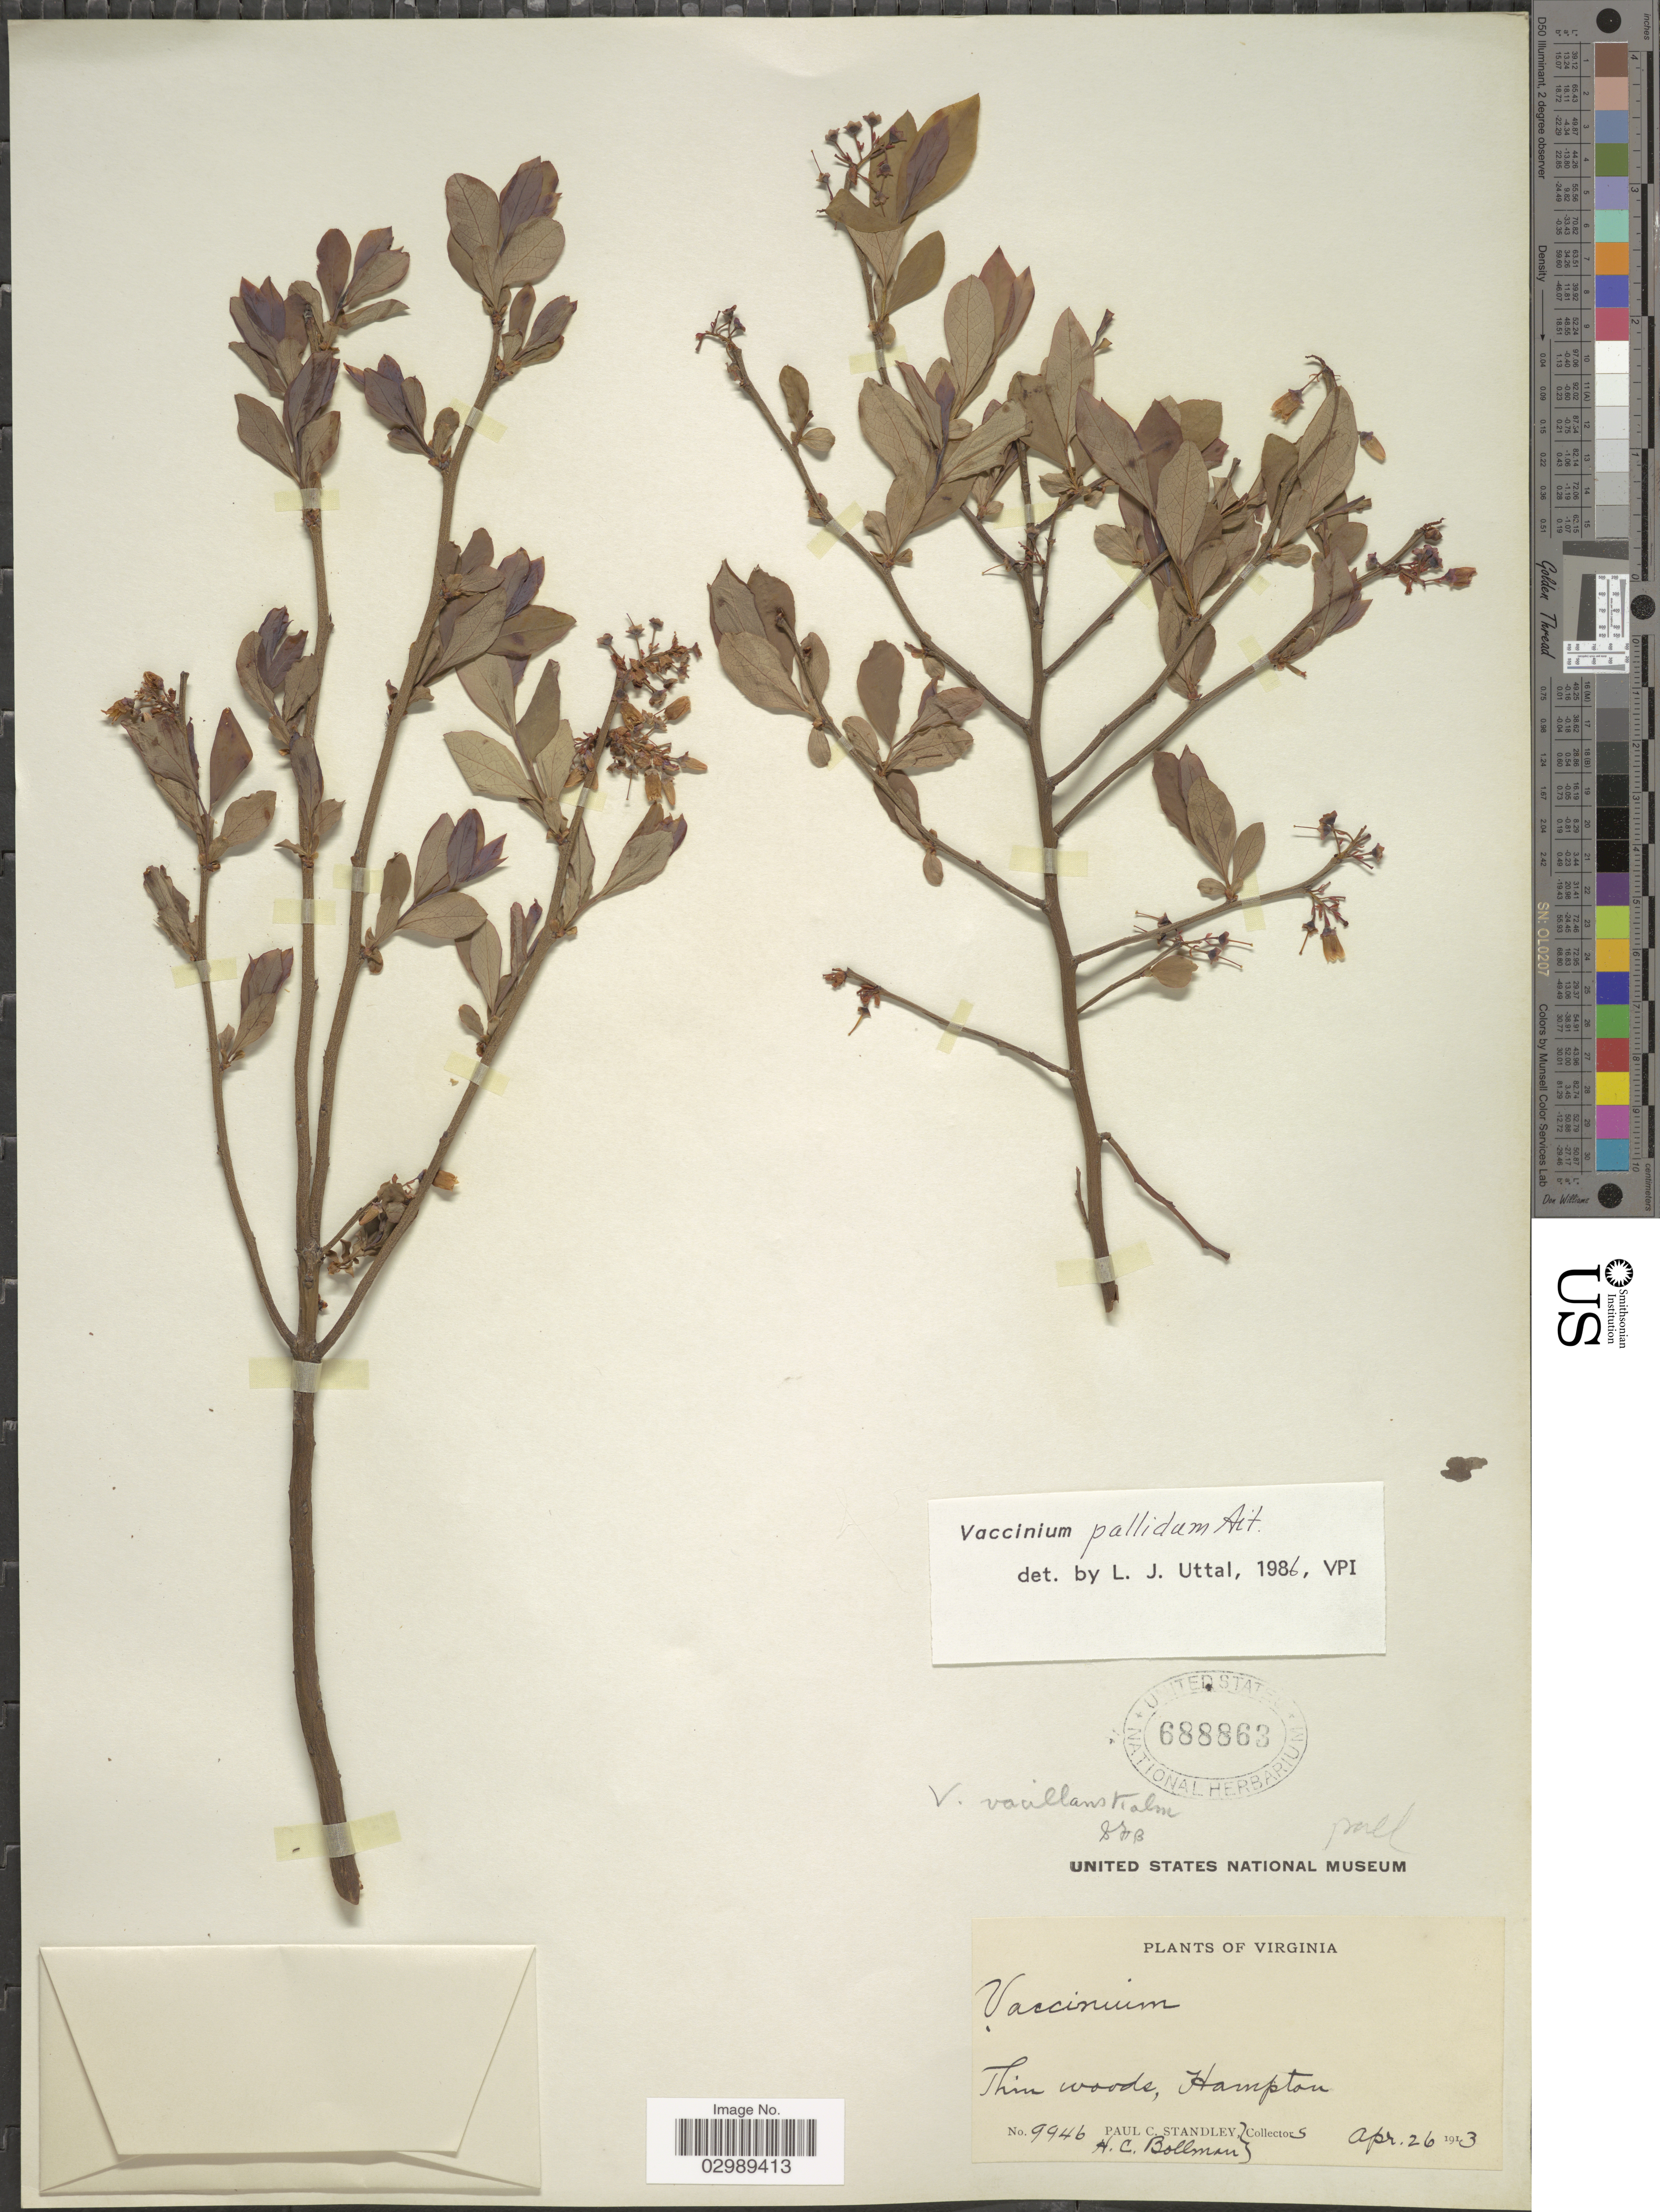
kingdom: Plantae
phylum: Tracheophyta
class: Magnoliopsida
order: Ericales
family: Ericaceae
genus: Vaccinium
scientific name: Vaccinium pallidum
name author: Aiton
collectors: P. C. Standley & H. C. Bollman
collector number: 9946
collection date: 1913-04-26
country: United States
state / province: Virginia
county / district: City of Hampton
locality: Hampton.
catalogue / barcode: US 688863